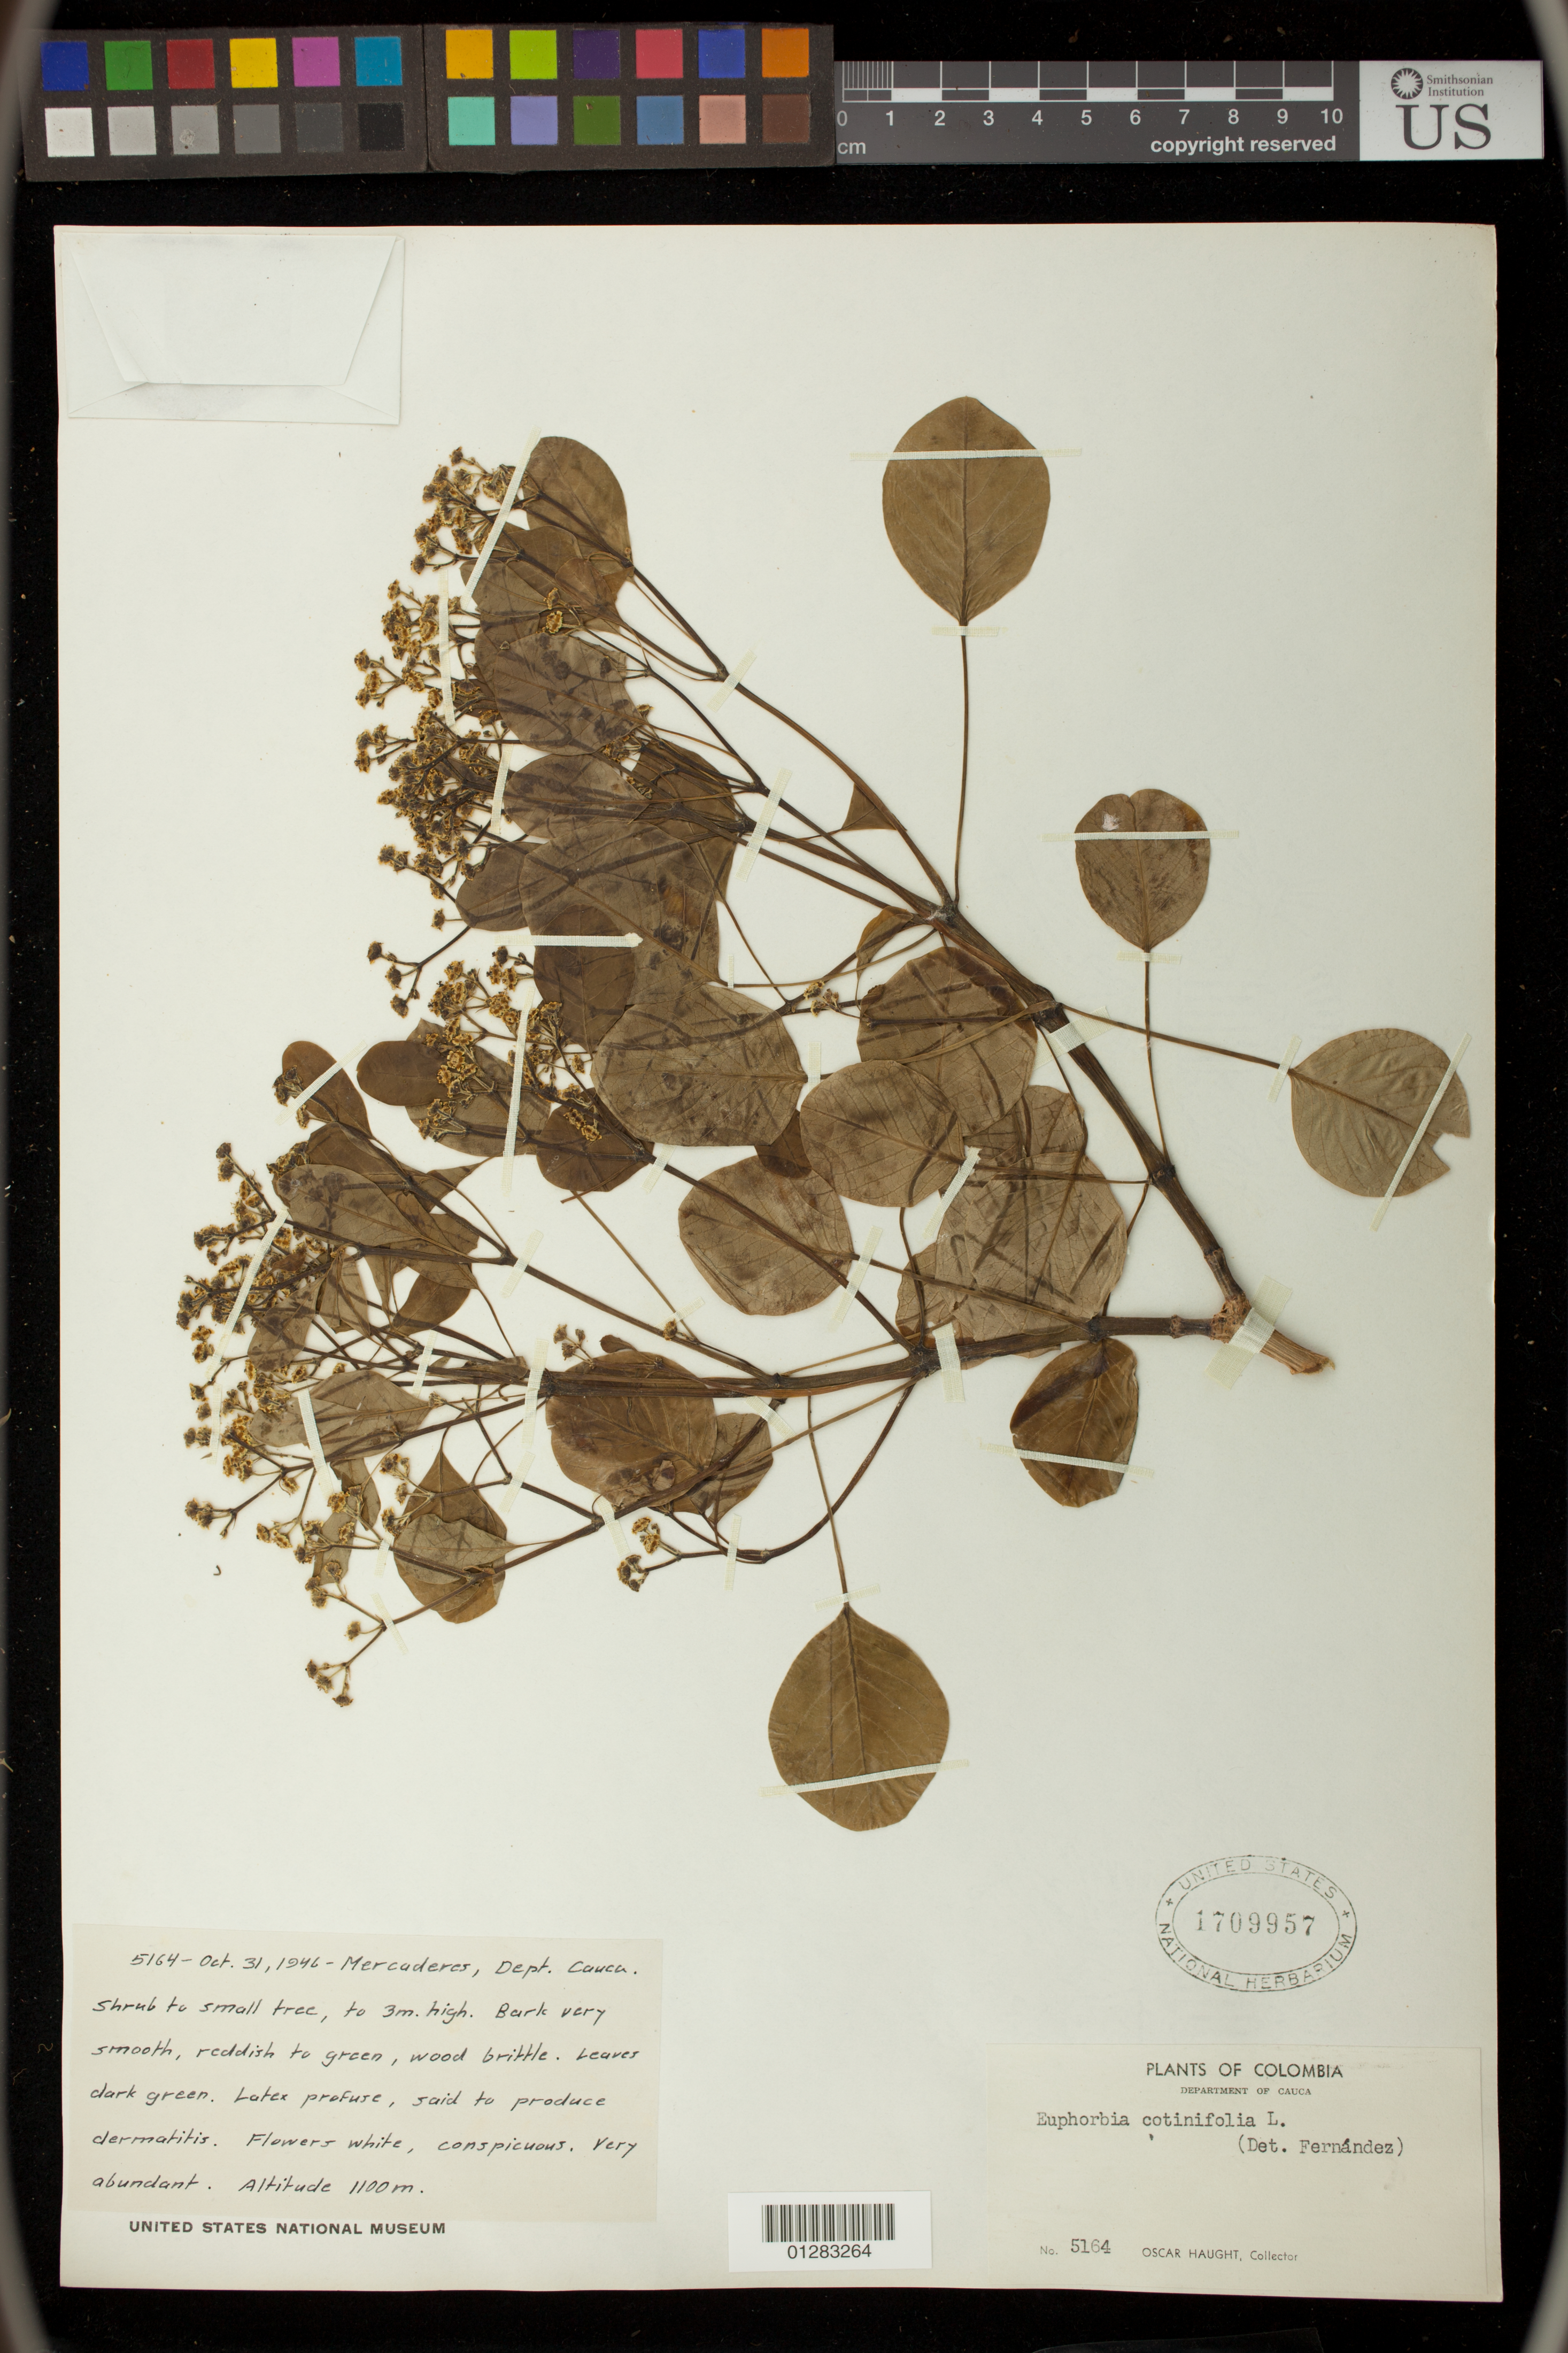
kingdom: Plantae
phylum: Tracheophyta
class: Magnoliopsida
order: Malpighiales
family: Euphorbiaceae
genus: Euphorbia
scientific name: Euphorbia cotinifolia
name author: L.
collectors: O. Haught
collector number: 5164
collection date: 1946-10-31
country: Colombia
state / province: Cauca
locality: Mercaderes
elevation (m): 1100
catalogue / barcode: US 1709975